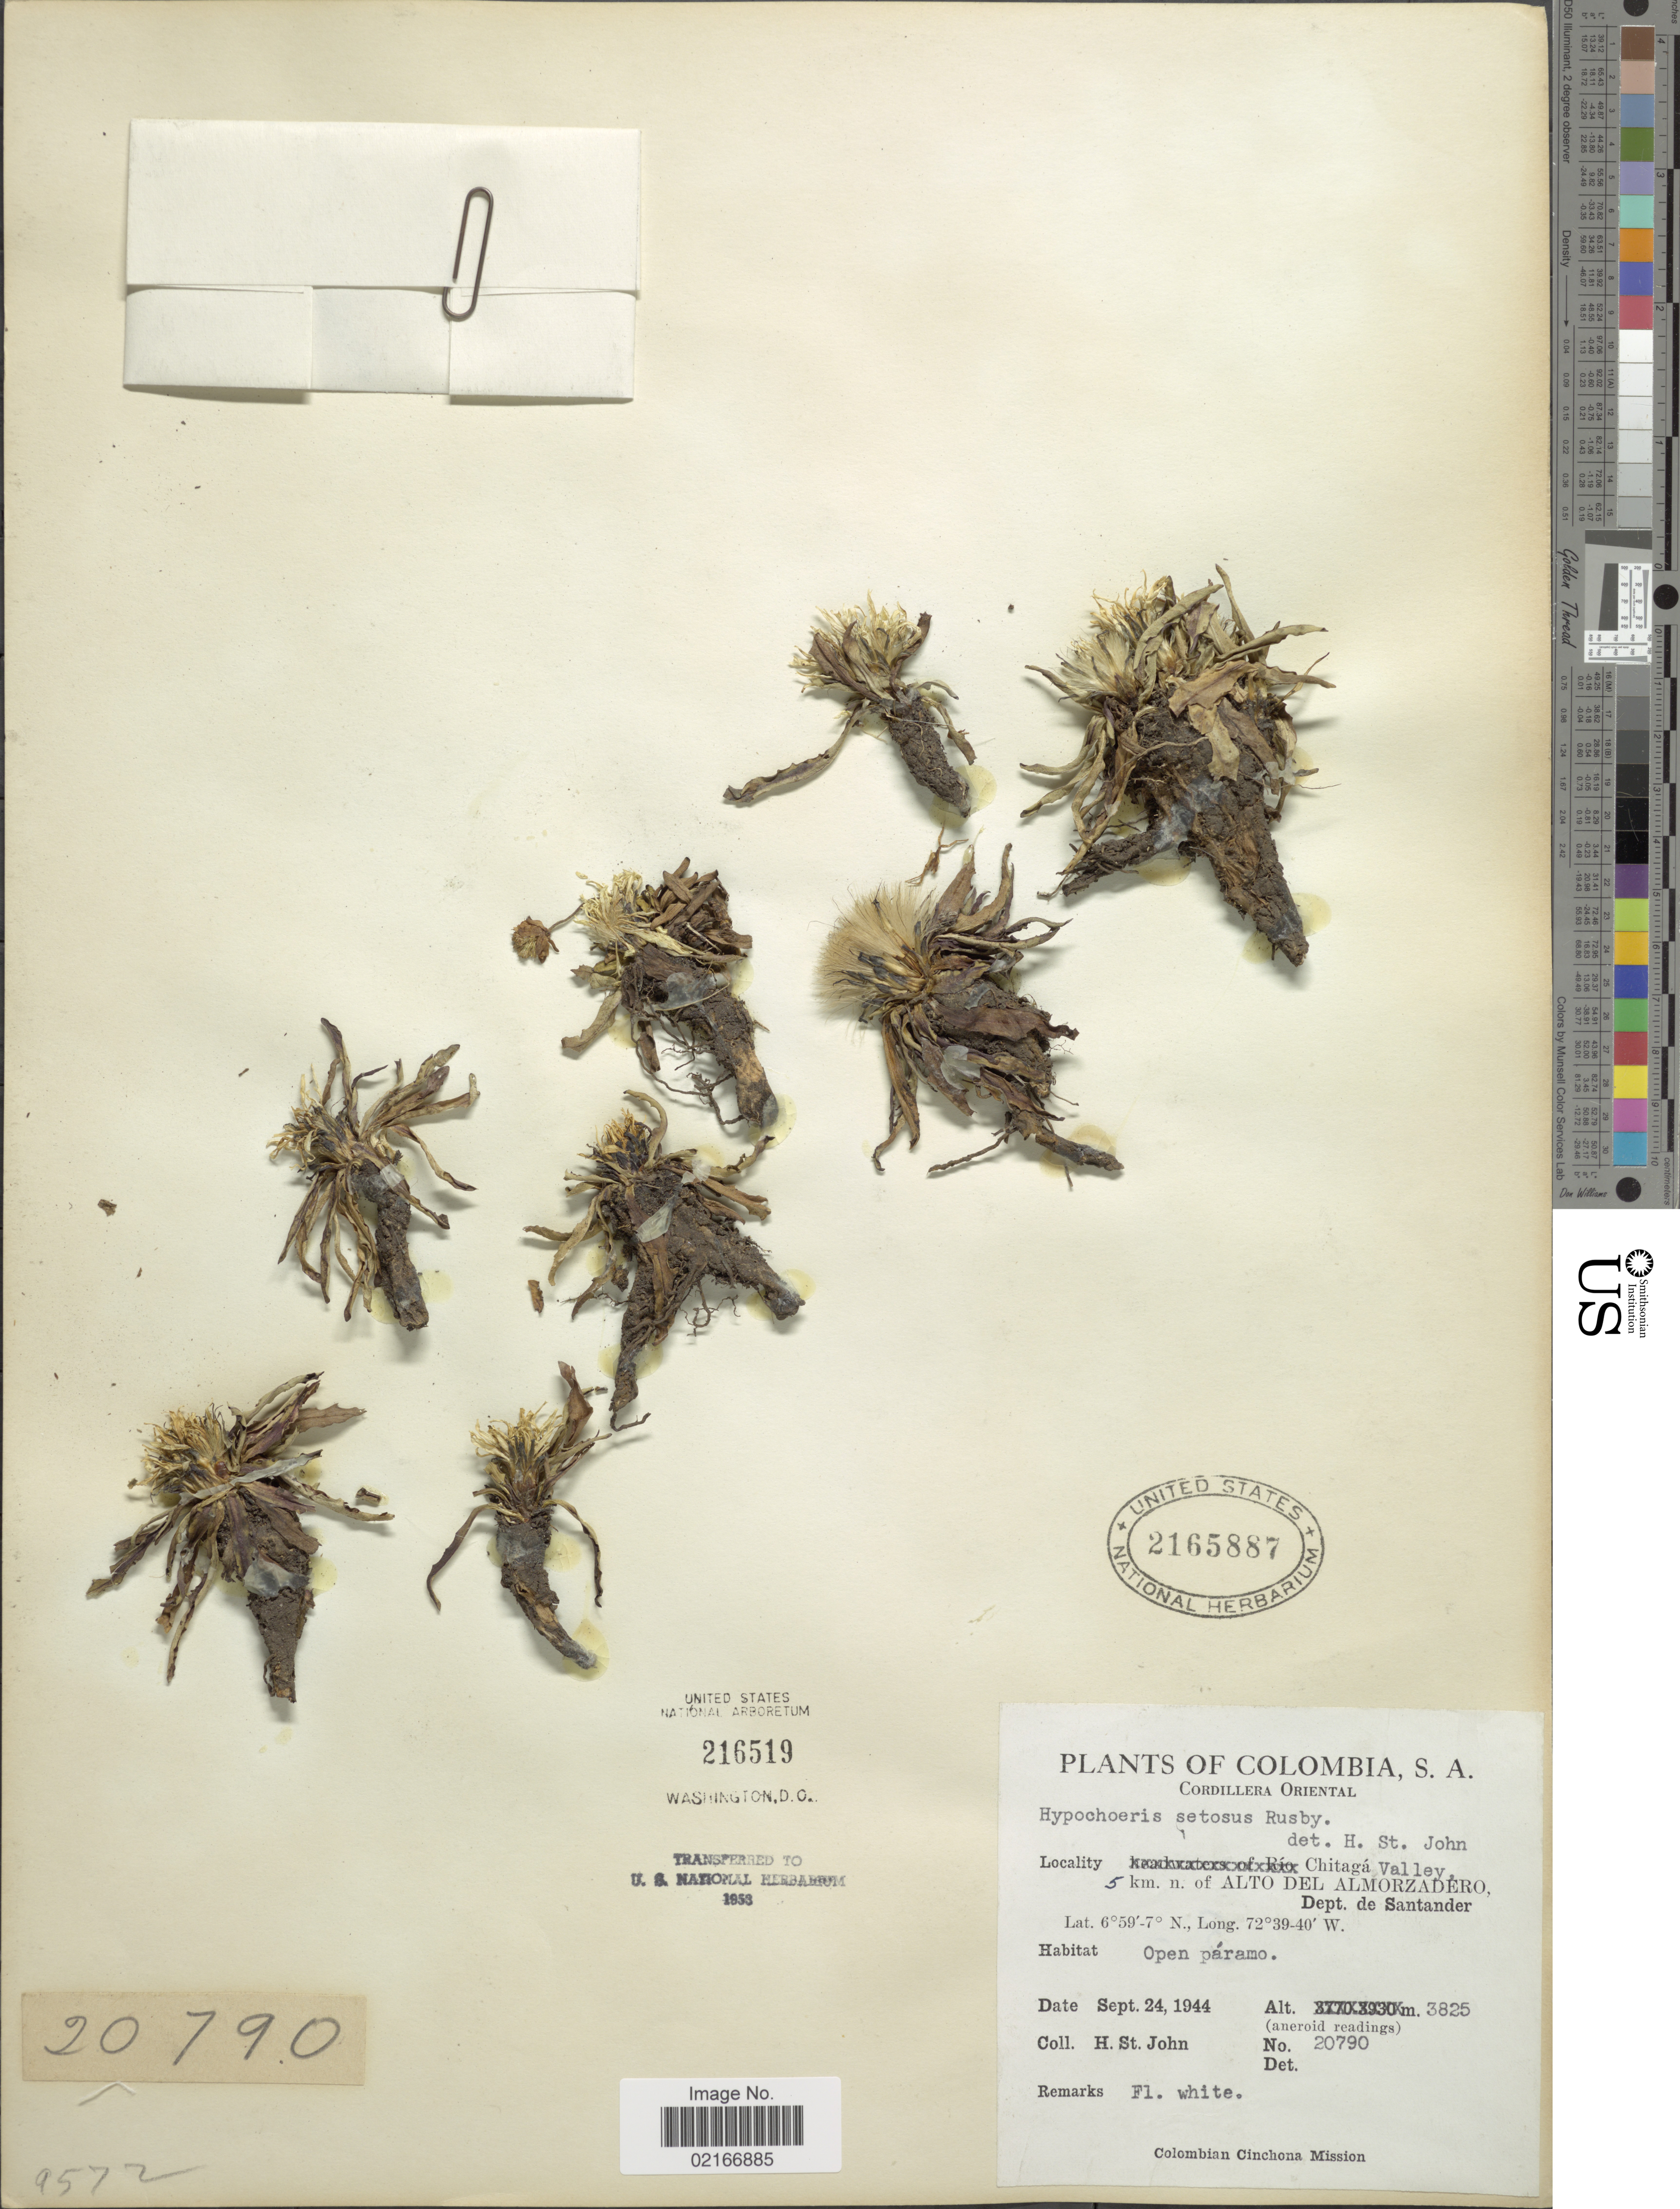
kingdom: Plantae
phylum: Tracheophyta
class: Magnoliopsida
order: Asterales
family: Asteraceae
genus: Hypochaeris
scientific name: Hypochaeris setosa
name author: Formánek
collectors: H. St. John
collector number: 20790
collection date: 1944-09-24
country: Colombia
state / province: Santander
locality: Cordillera Oriental. 5 km. n. of Alto del Almorzadero. Chitagá Valley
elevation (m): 3825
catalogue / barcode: US 2165887